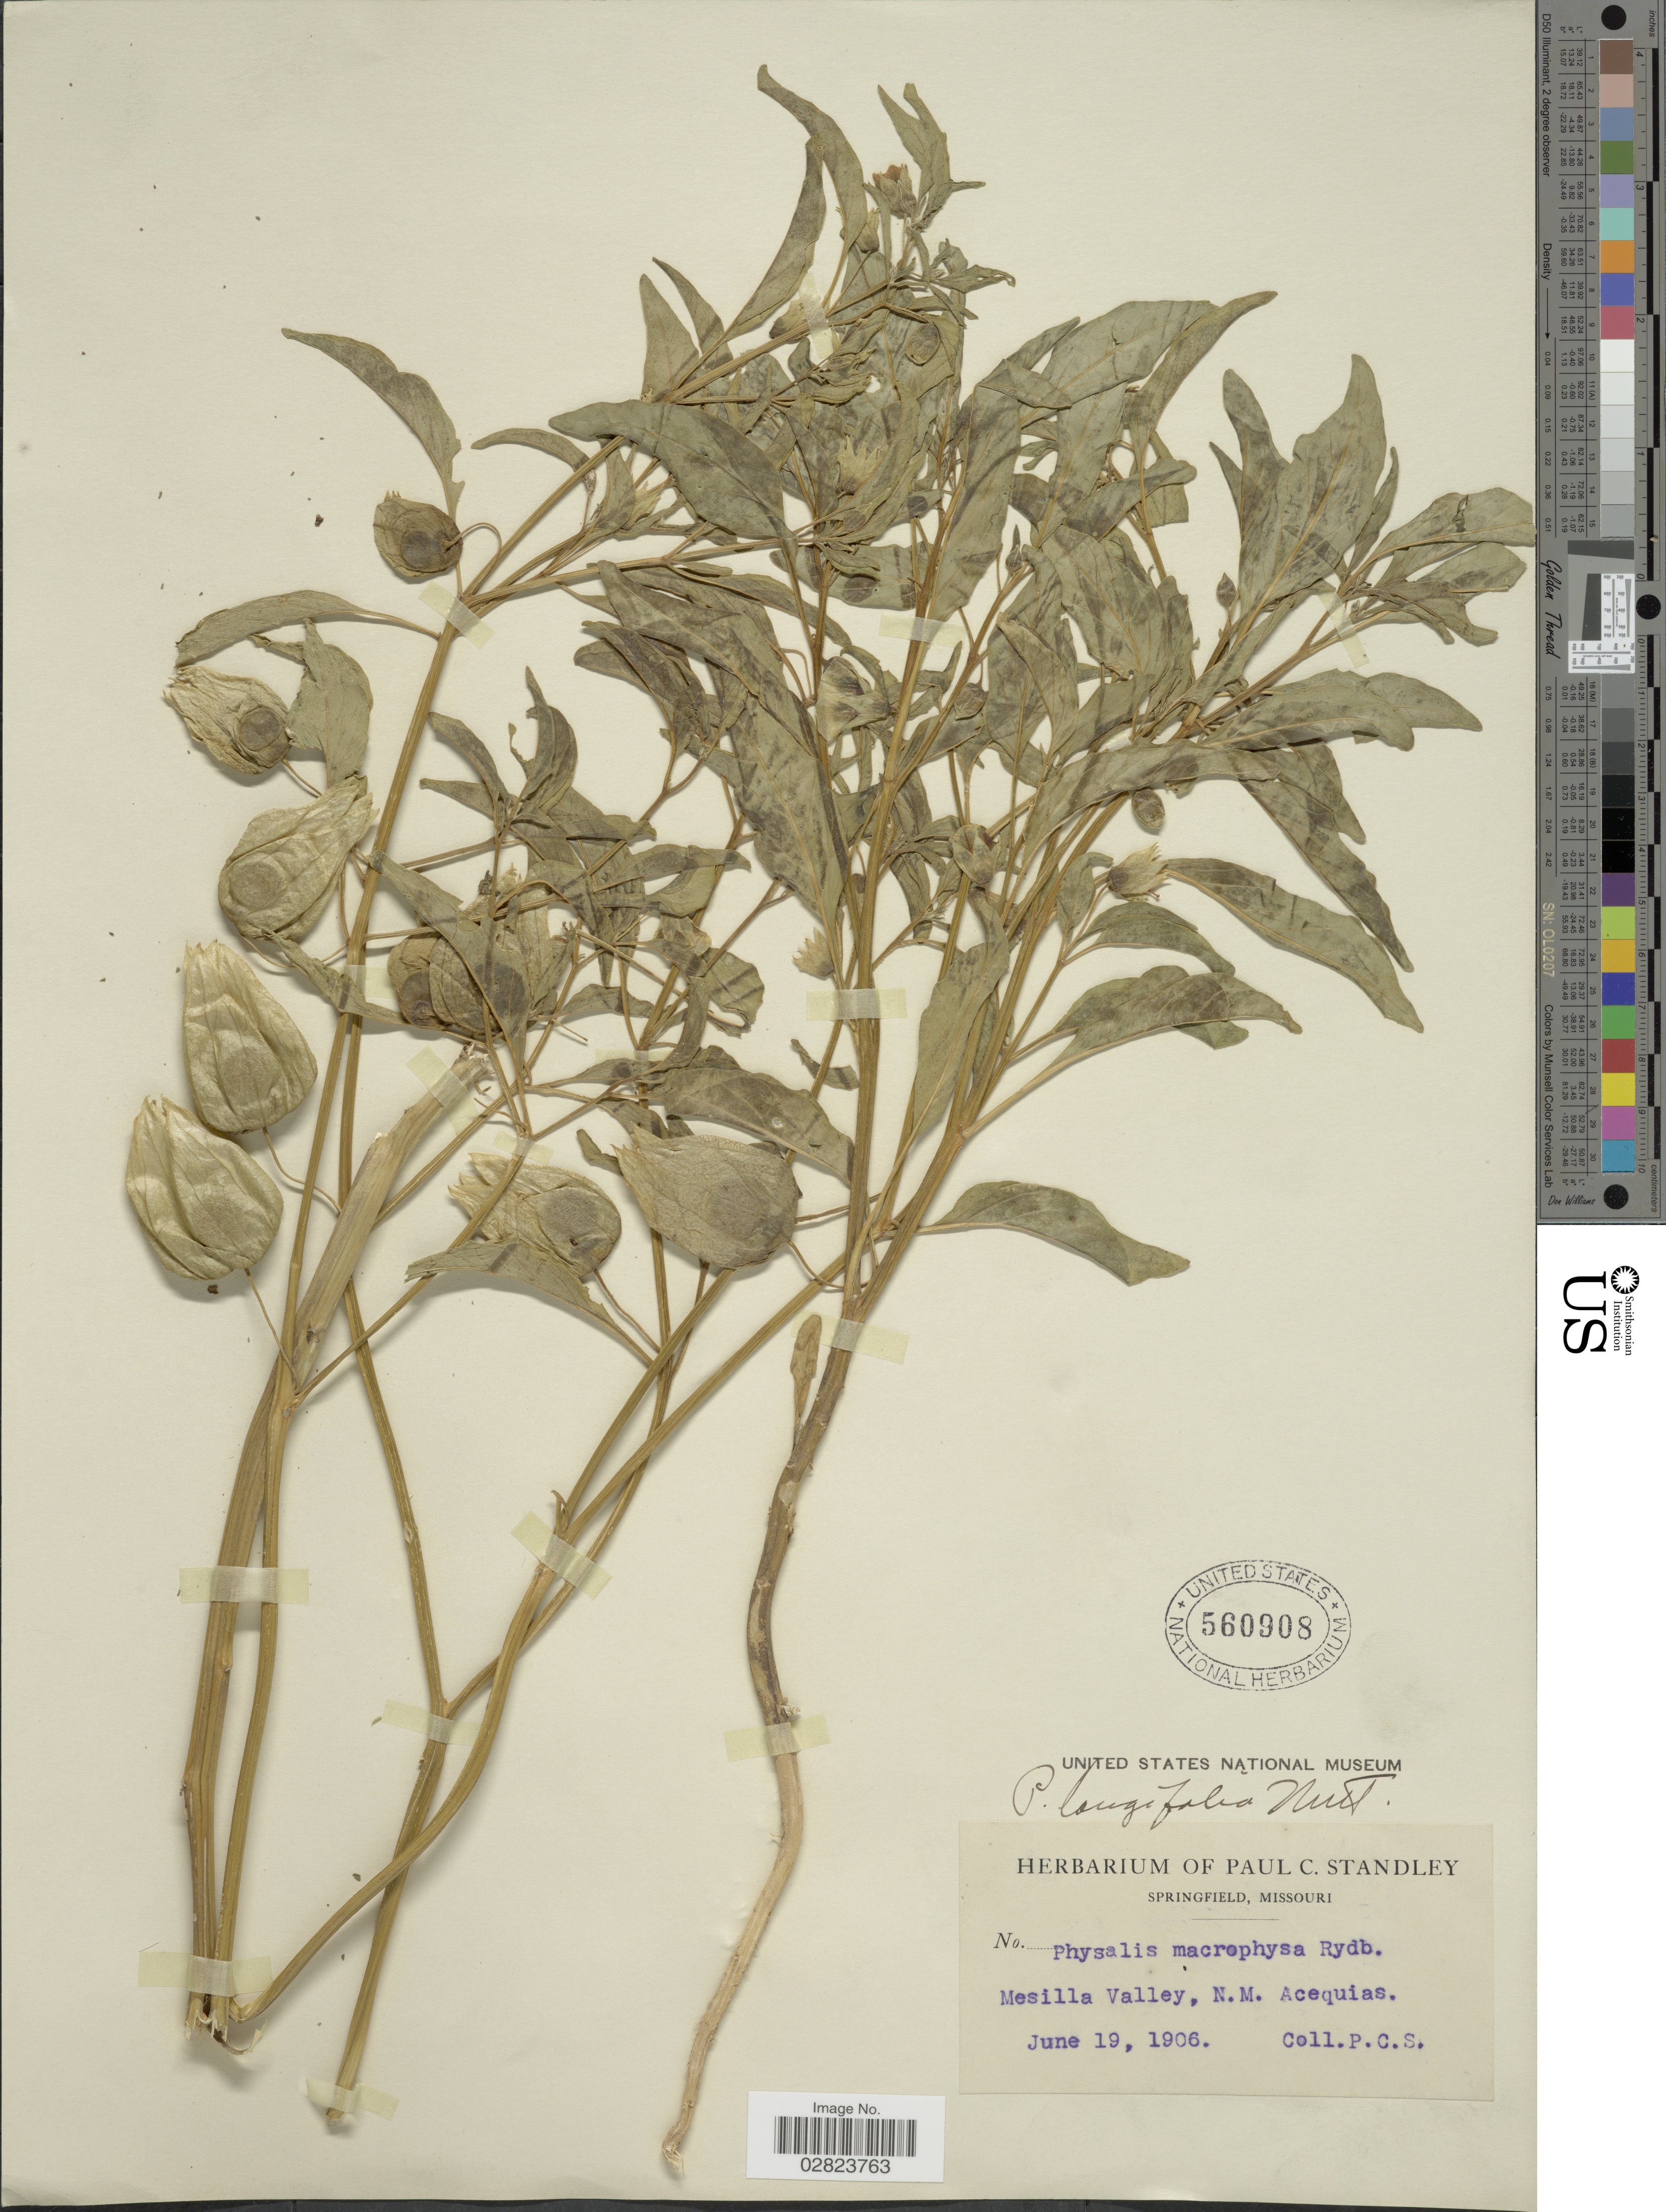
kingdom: Plantae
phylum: Tracheophyta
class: Magnoliopsida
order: Solanales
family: Solanaceae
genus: Physalis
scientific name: Physalis longifolia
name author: Nutt.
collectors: P. C. Standley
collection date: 1906-06-19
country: United States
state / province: New Mexico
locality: Mesilla Valley, N.M. Acequias.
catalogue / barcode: US 560908